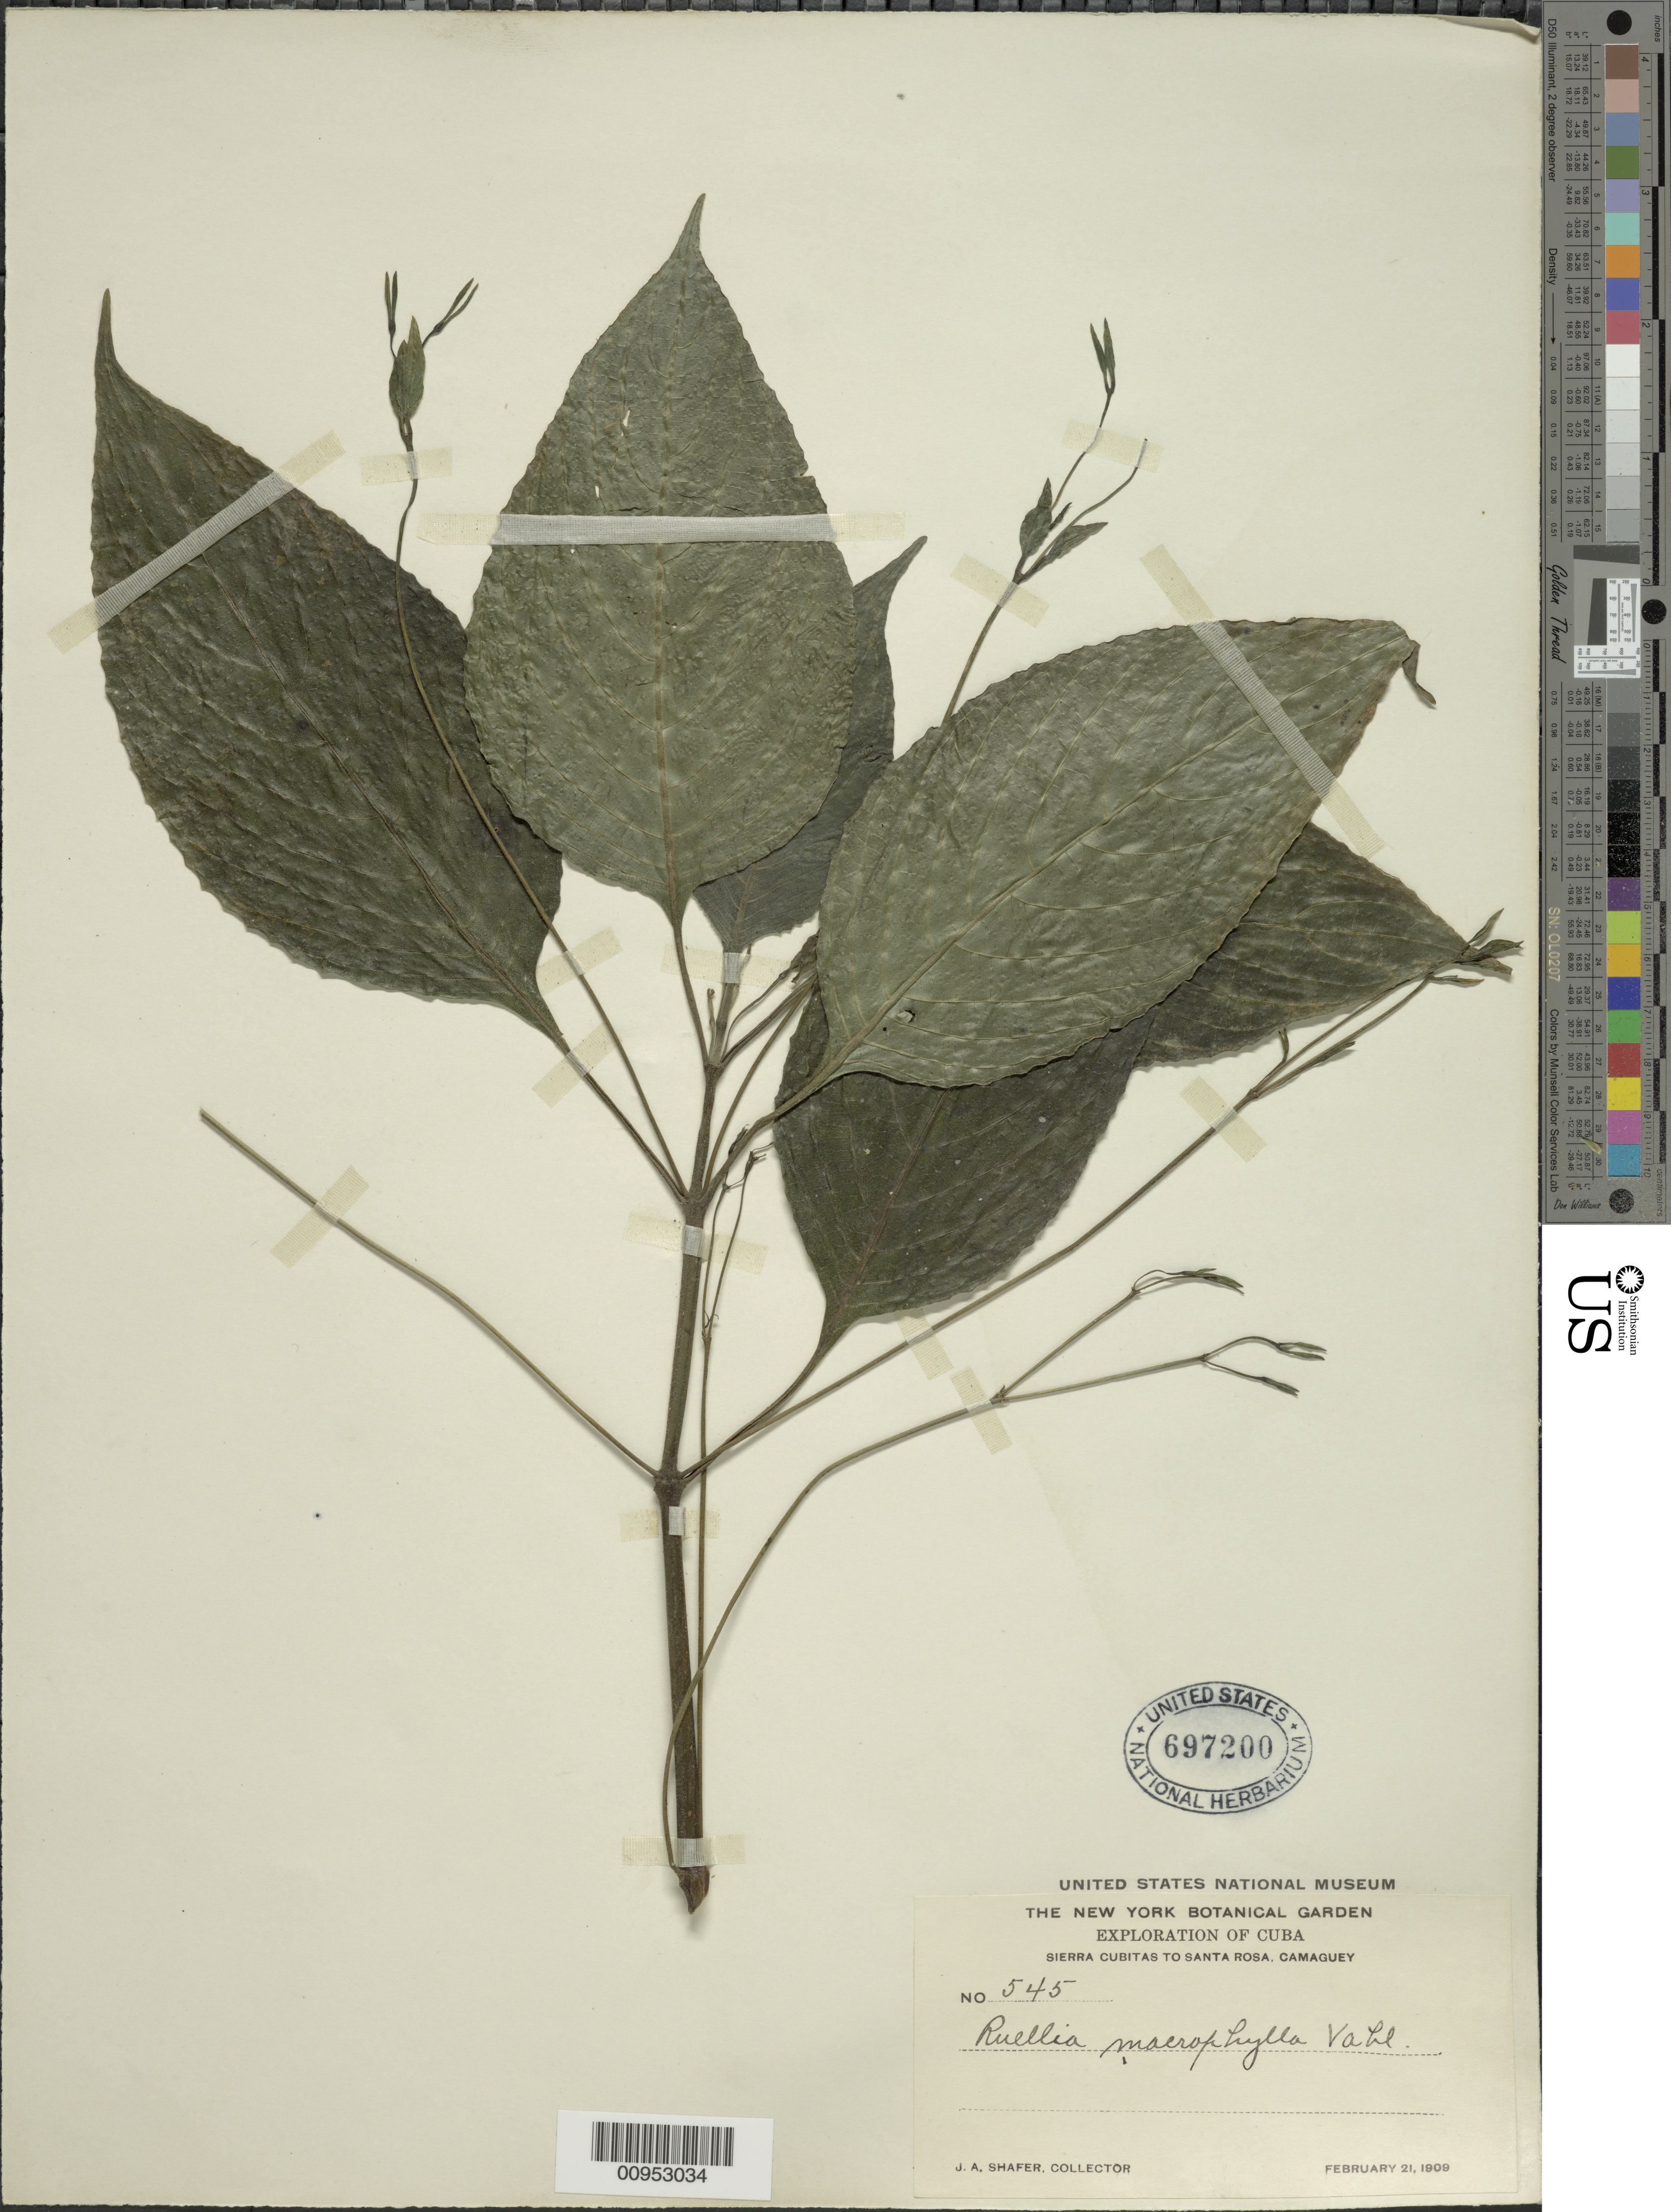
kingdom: Plantae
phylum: Tracheophyta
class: Magnoliopsida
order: Lamiales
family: Acanthaceae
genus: Ruellia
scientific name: Ruellia macrophylla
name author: Vahl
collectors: J. A. Shafer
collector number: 545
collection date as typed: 21 Feb 1909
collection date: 1909-02-21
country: Cuba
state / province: Camagüey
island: Cuba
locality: Sierra Cubitas to Santa Rosa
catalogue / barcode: US 697200